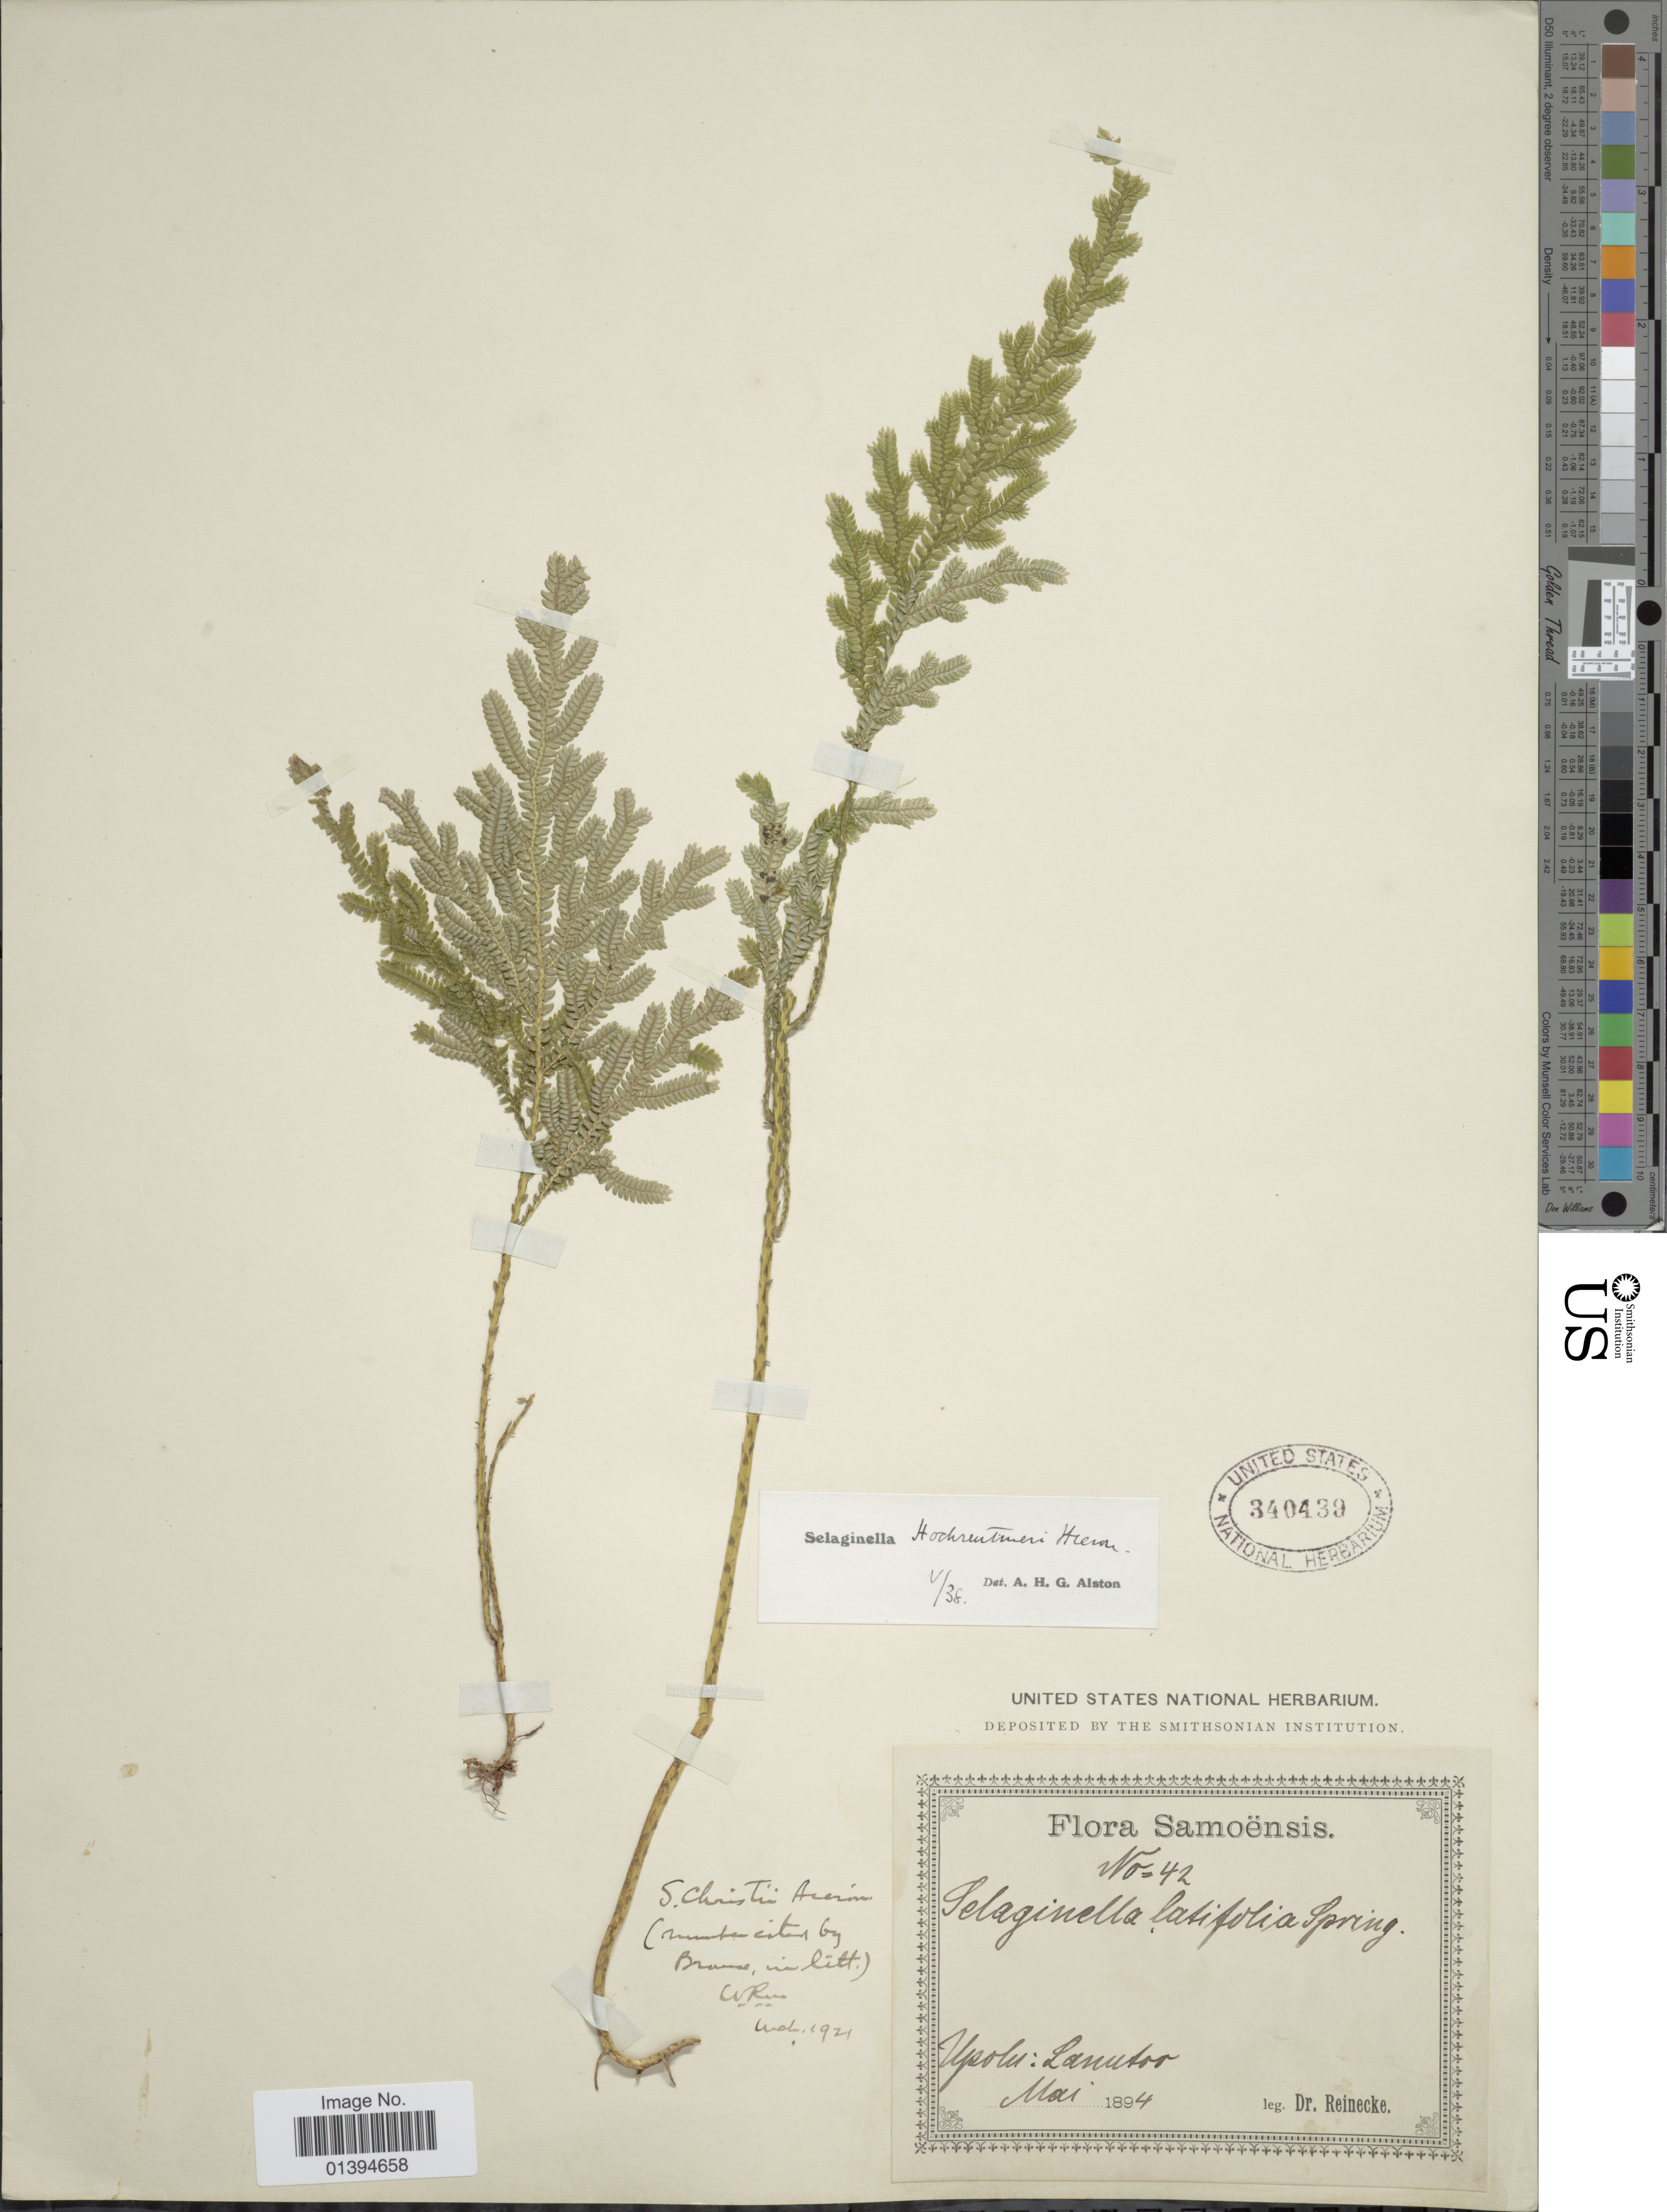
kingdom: Plantae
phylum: Tracheophyta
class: Lycopodiopsida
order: Selaginellales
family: Selaginellaceae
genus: Selaginella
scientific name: Selaginella hochreutineri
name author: Hieron.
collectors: -- Reinecke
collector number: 42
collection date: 1894-05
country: Samoa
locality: Upolu: Lamtso [interpreted]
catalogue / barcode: US 340439